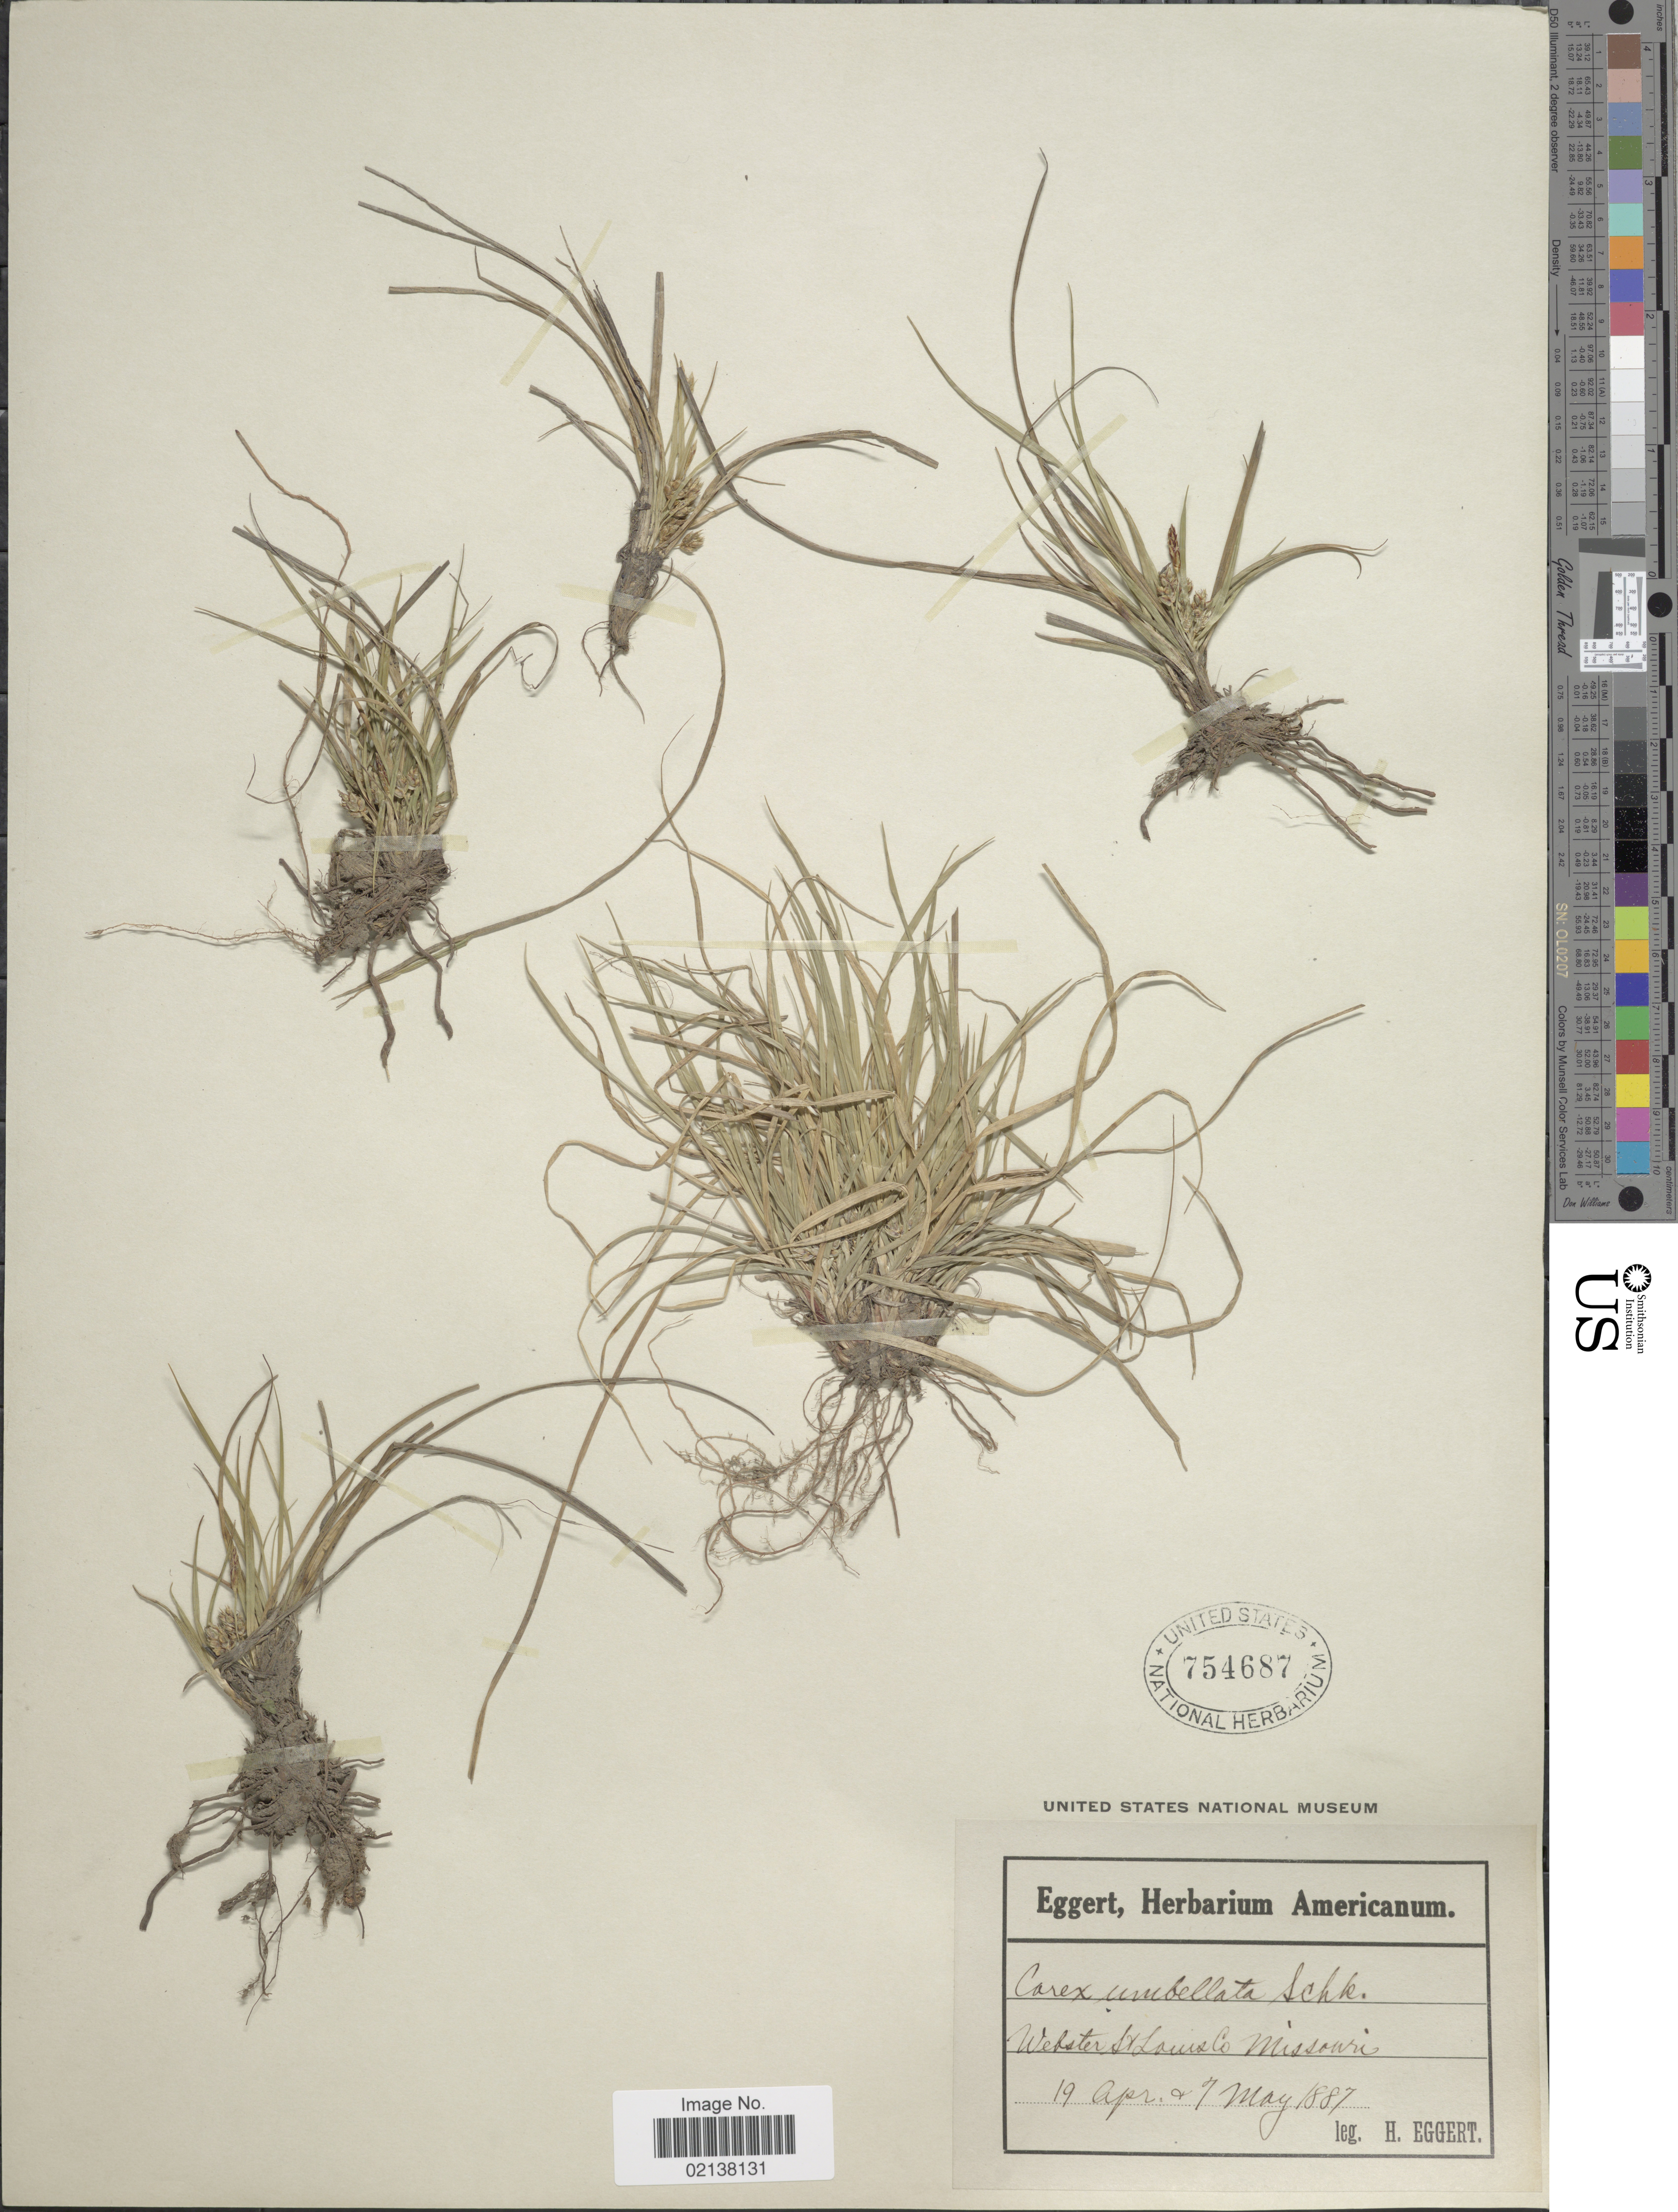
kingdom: Plantae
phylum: Tracheophyta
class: Liliopsida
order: Poales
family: Cyperaceae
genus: Carex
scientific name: Carex umbellata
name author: Schkuhr ex Willd.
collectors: H. Eggert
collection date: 1887-04-19/1887-05-07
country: United States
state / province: Missouri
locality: Webster St. Louis Co.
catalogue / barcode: US 754687